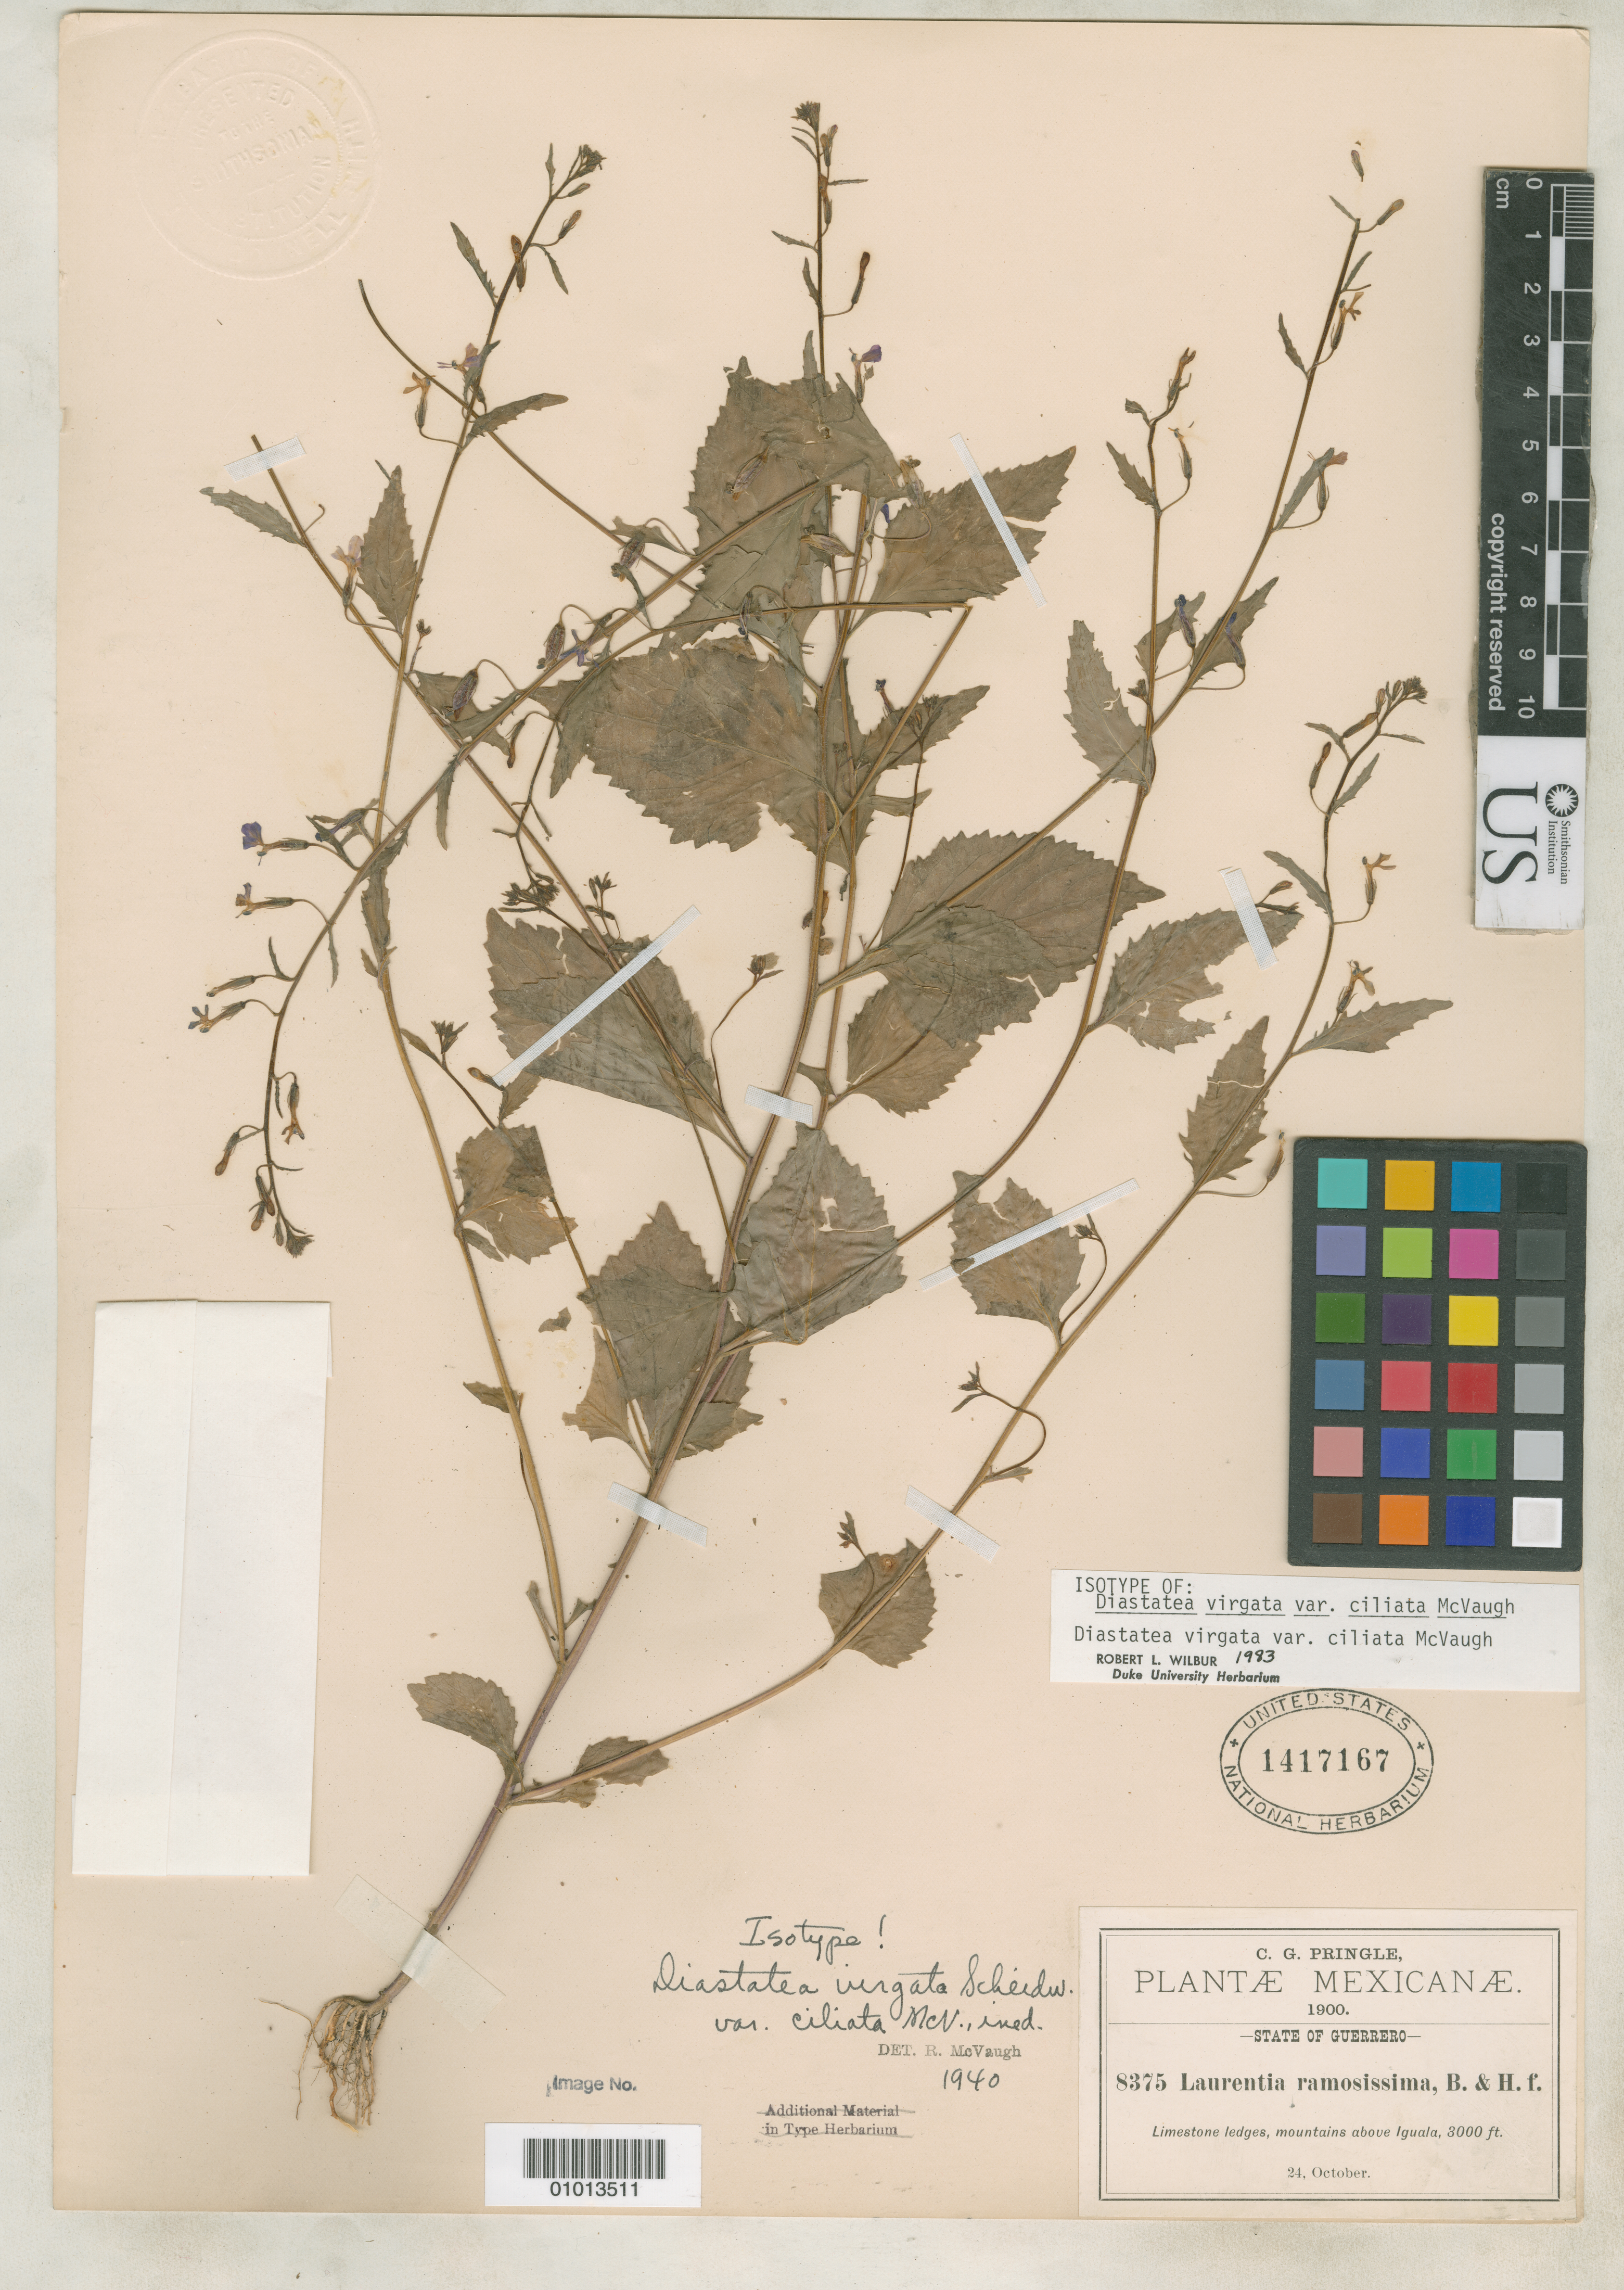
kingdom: Plantae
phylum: Tracheophyta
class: Magnoliopsida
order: Asterales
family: Campanulaceae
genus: Diastatea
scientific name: Diastatea virgata var. ciliata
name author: McVaugh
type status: Isotype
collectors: C. G. Pringle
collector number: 8375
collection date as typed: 24 Oct 1900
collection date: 1900-10-24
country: Mexico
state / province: Guerrero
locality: Limestone ledges, mountains above Iguala.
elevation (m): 914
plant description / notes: Specimen ex John Donnell Smith herbarium.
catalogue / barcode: US 1417167